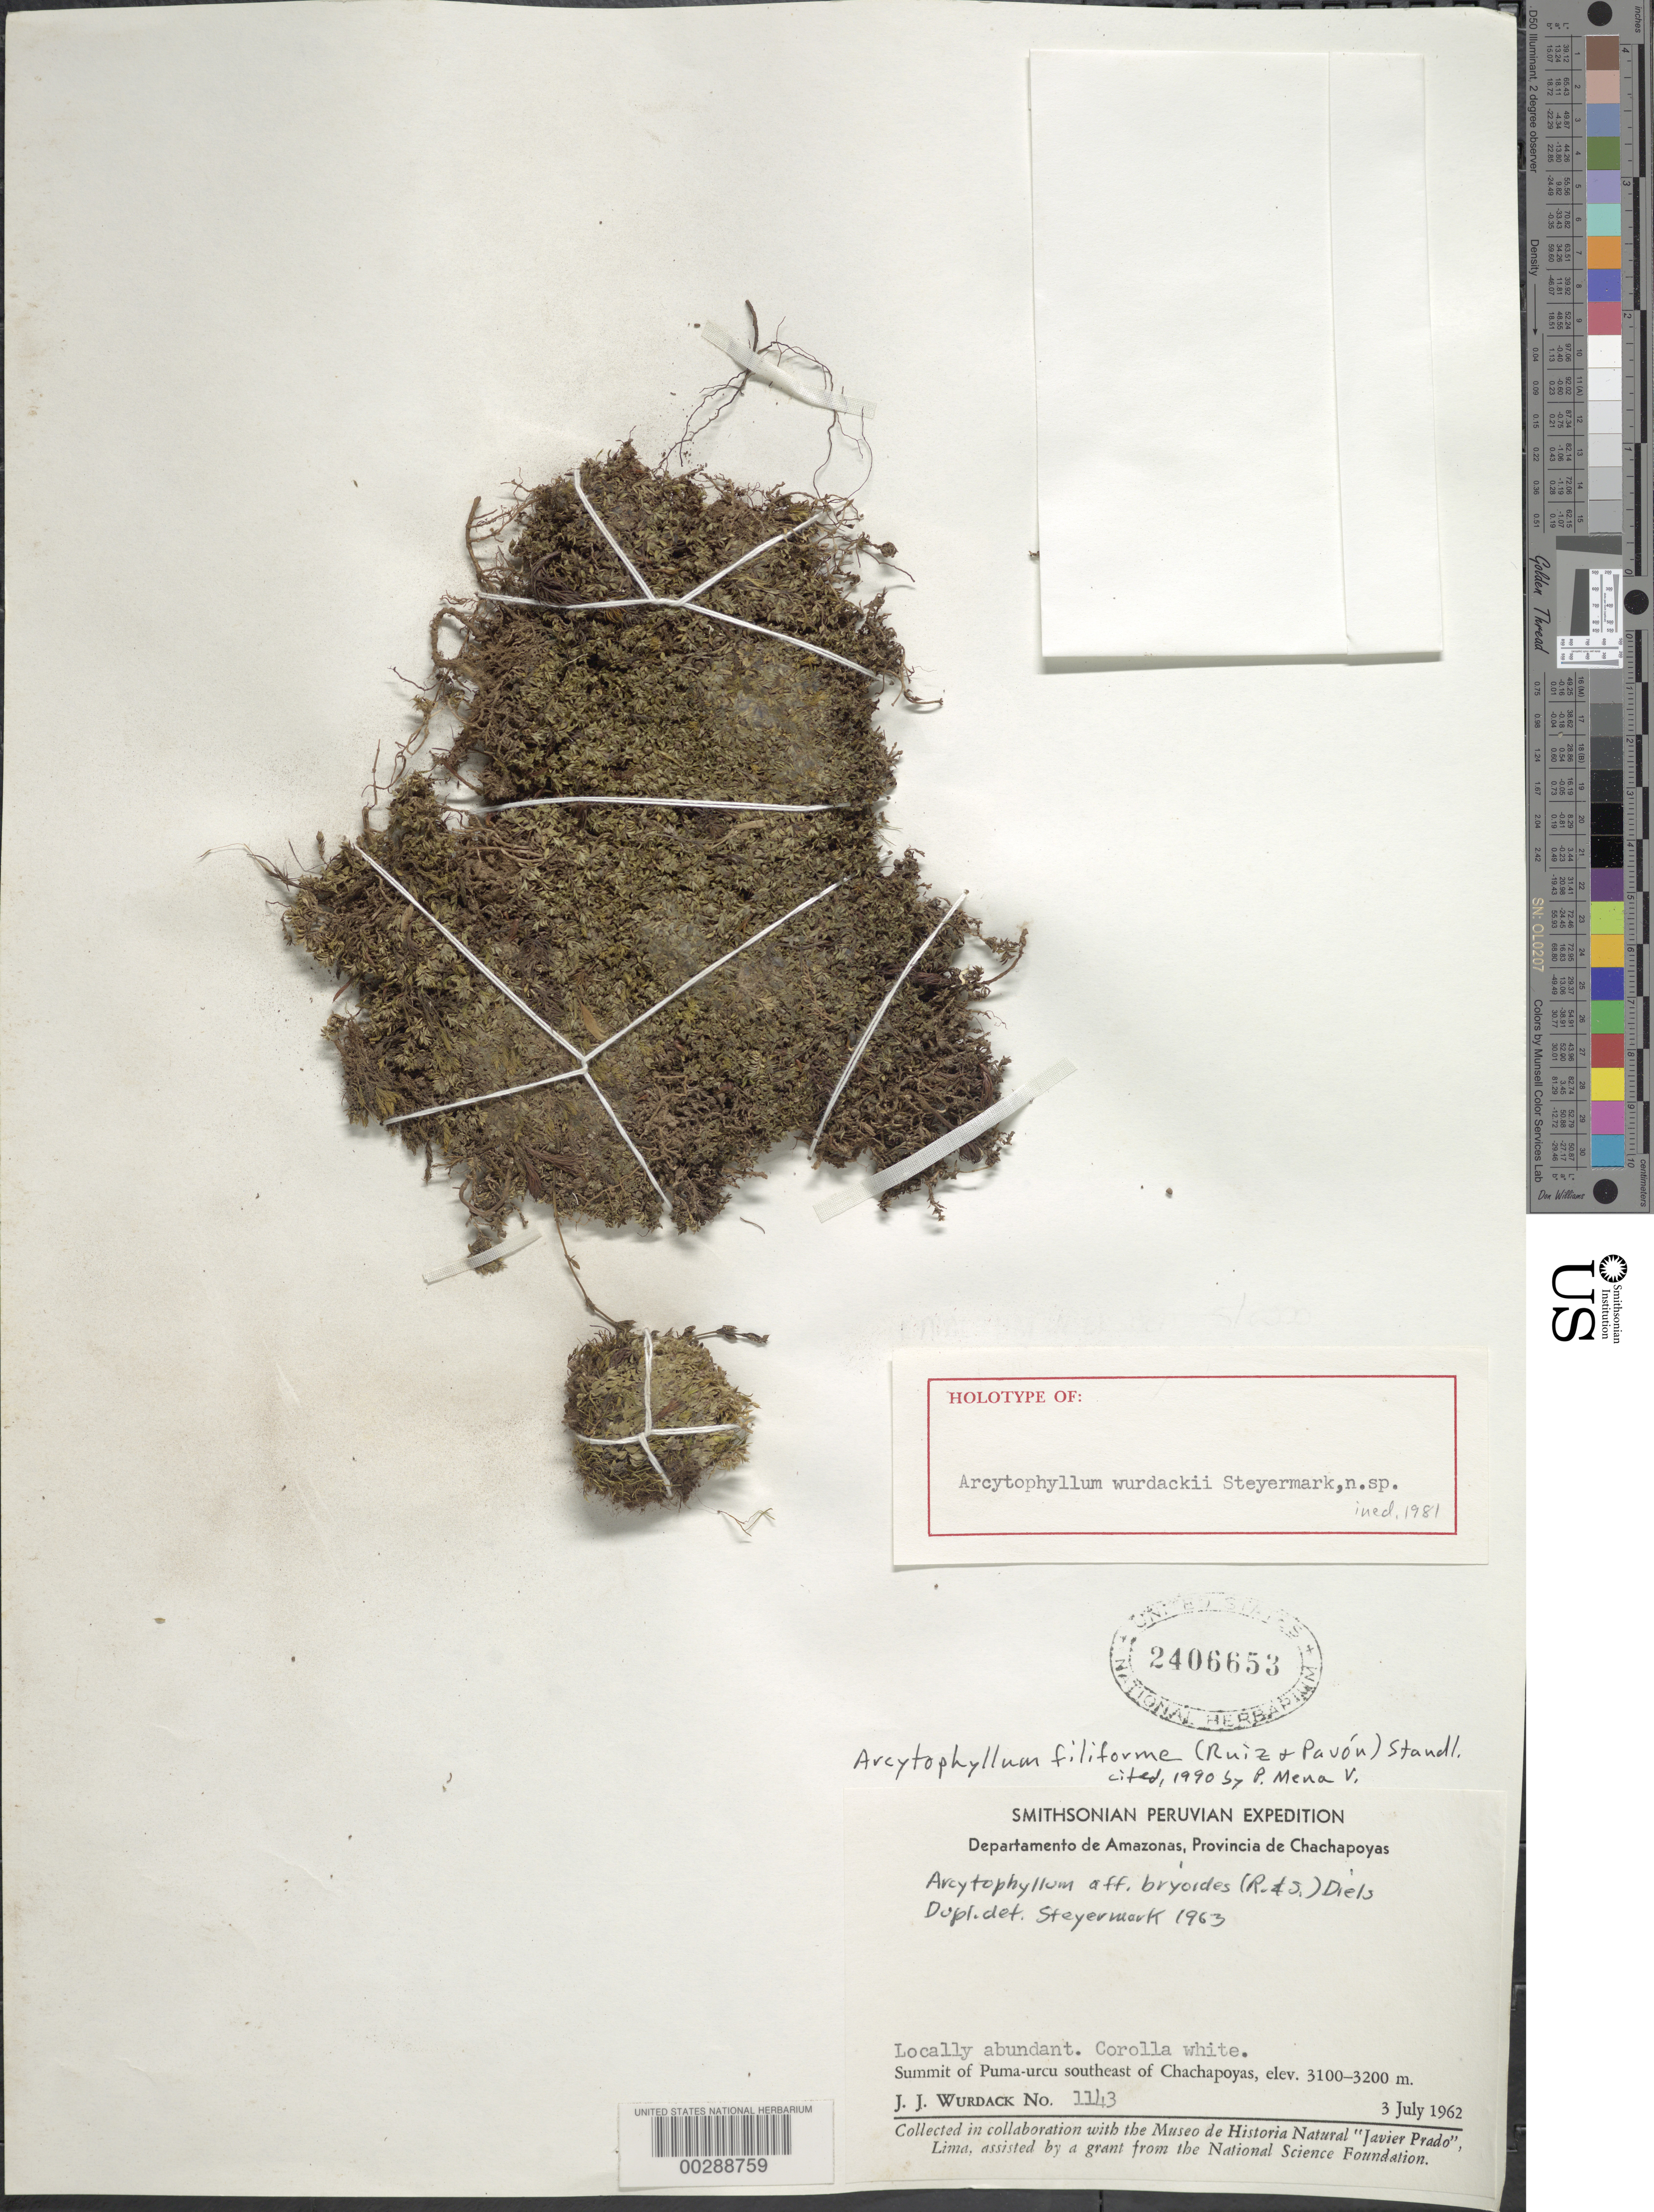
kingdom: Plantae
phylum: Tracheophyta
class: Magnoliopsida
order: Gentianales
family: Rubiaceae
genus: Arcytophyllum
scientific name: Arcytophyllum bryoides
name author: (Willd.) Diels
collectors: J. J. Wurdack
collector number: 1143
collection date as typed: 03 Jul 1962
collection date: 1962-07-03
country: Peru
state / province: Amazonas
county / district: Chachapoyas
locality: summit of Puma-Ucru, SE of Chachapoyas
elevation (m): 3100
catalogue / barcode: US 2406653